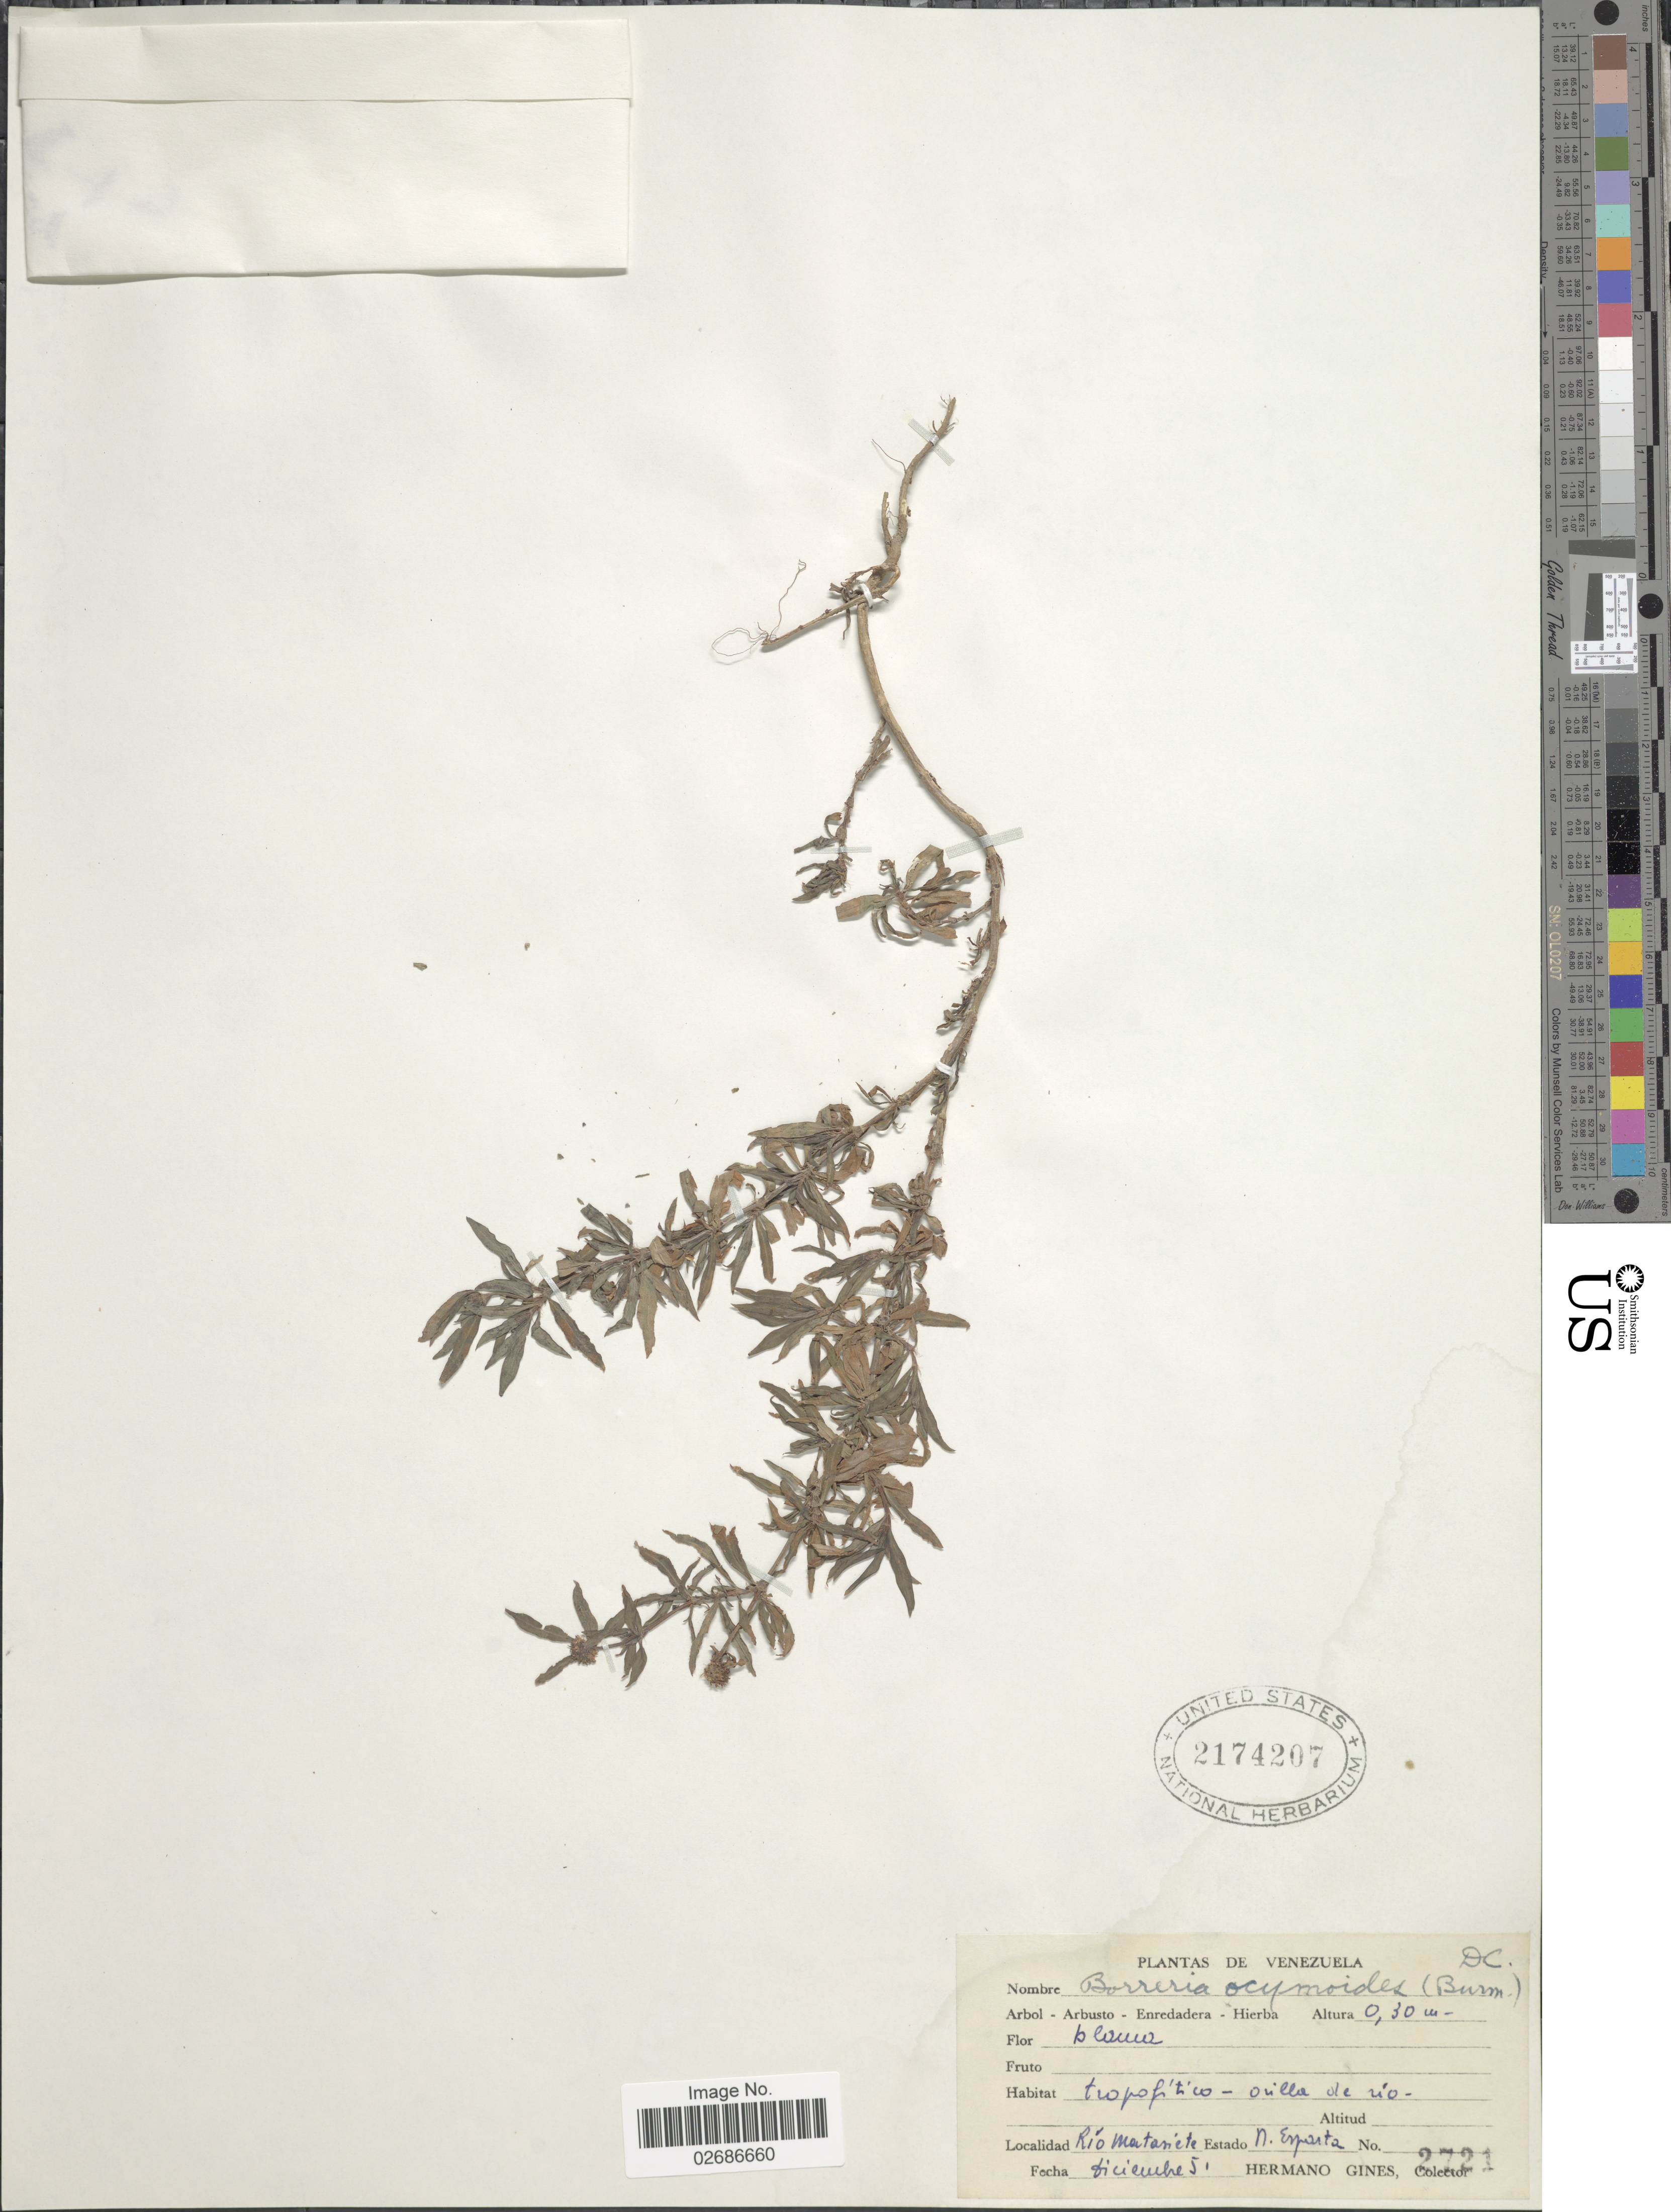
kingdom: Plantae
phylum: Tracheophyta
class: Magnoliopsida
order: Gentianales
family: Rubiaceae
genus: Borreria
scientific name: Borreria ocimoides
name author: (Burm. f.) DC.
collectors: Bro. Gines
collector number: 2721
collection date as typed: Transcribed d/m/y: /12/51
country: Venezuela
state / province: Nueva Esparta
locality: Río Matasiete, N. Esparta [Nueva Esparta]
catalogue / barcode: US 2174207